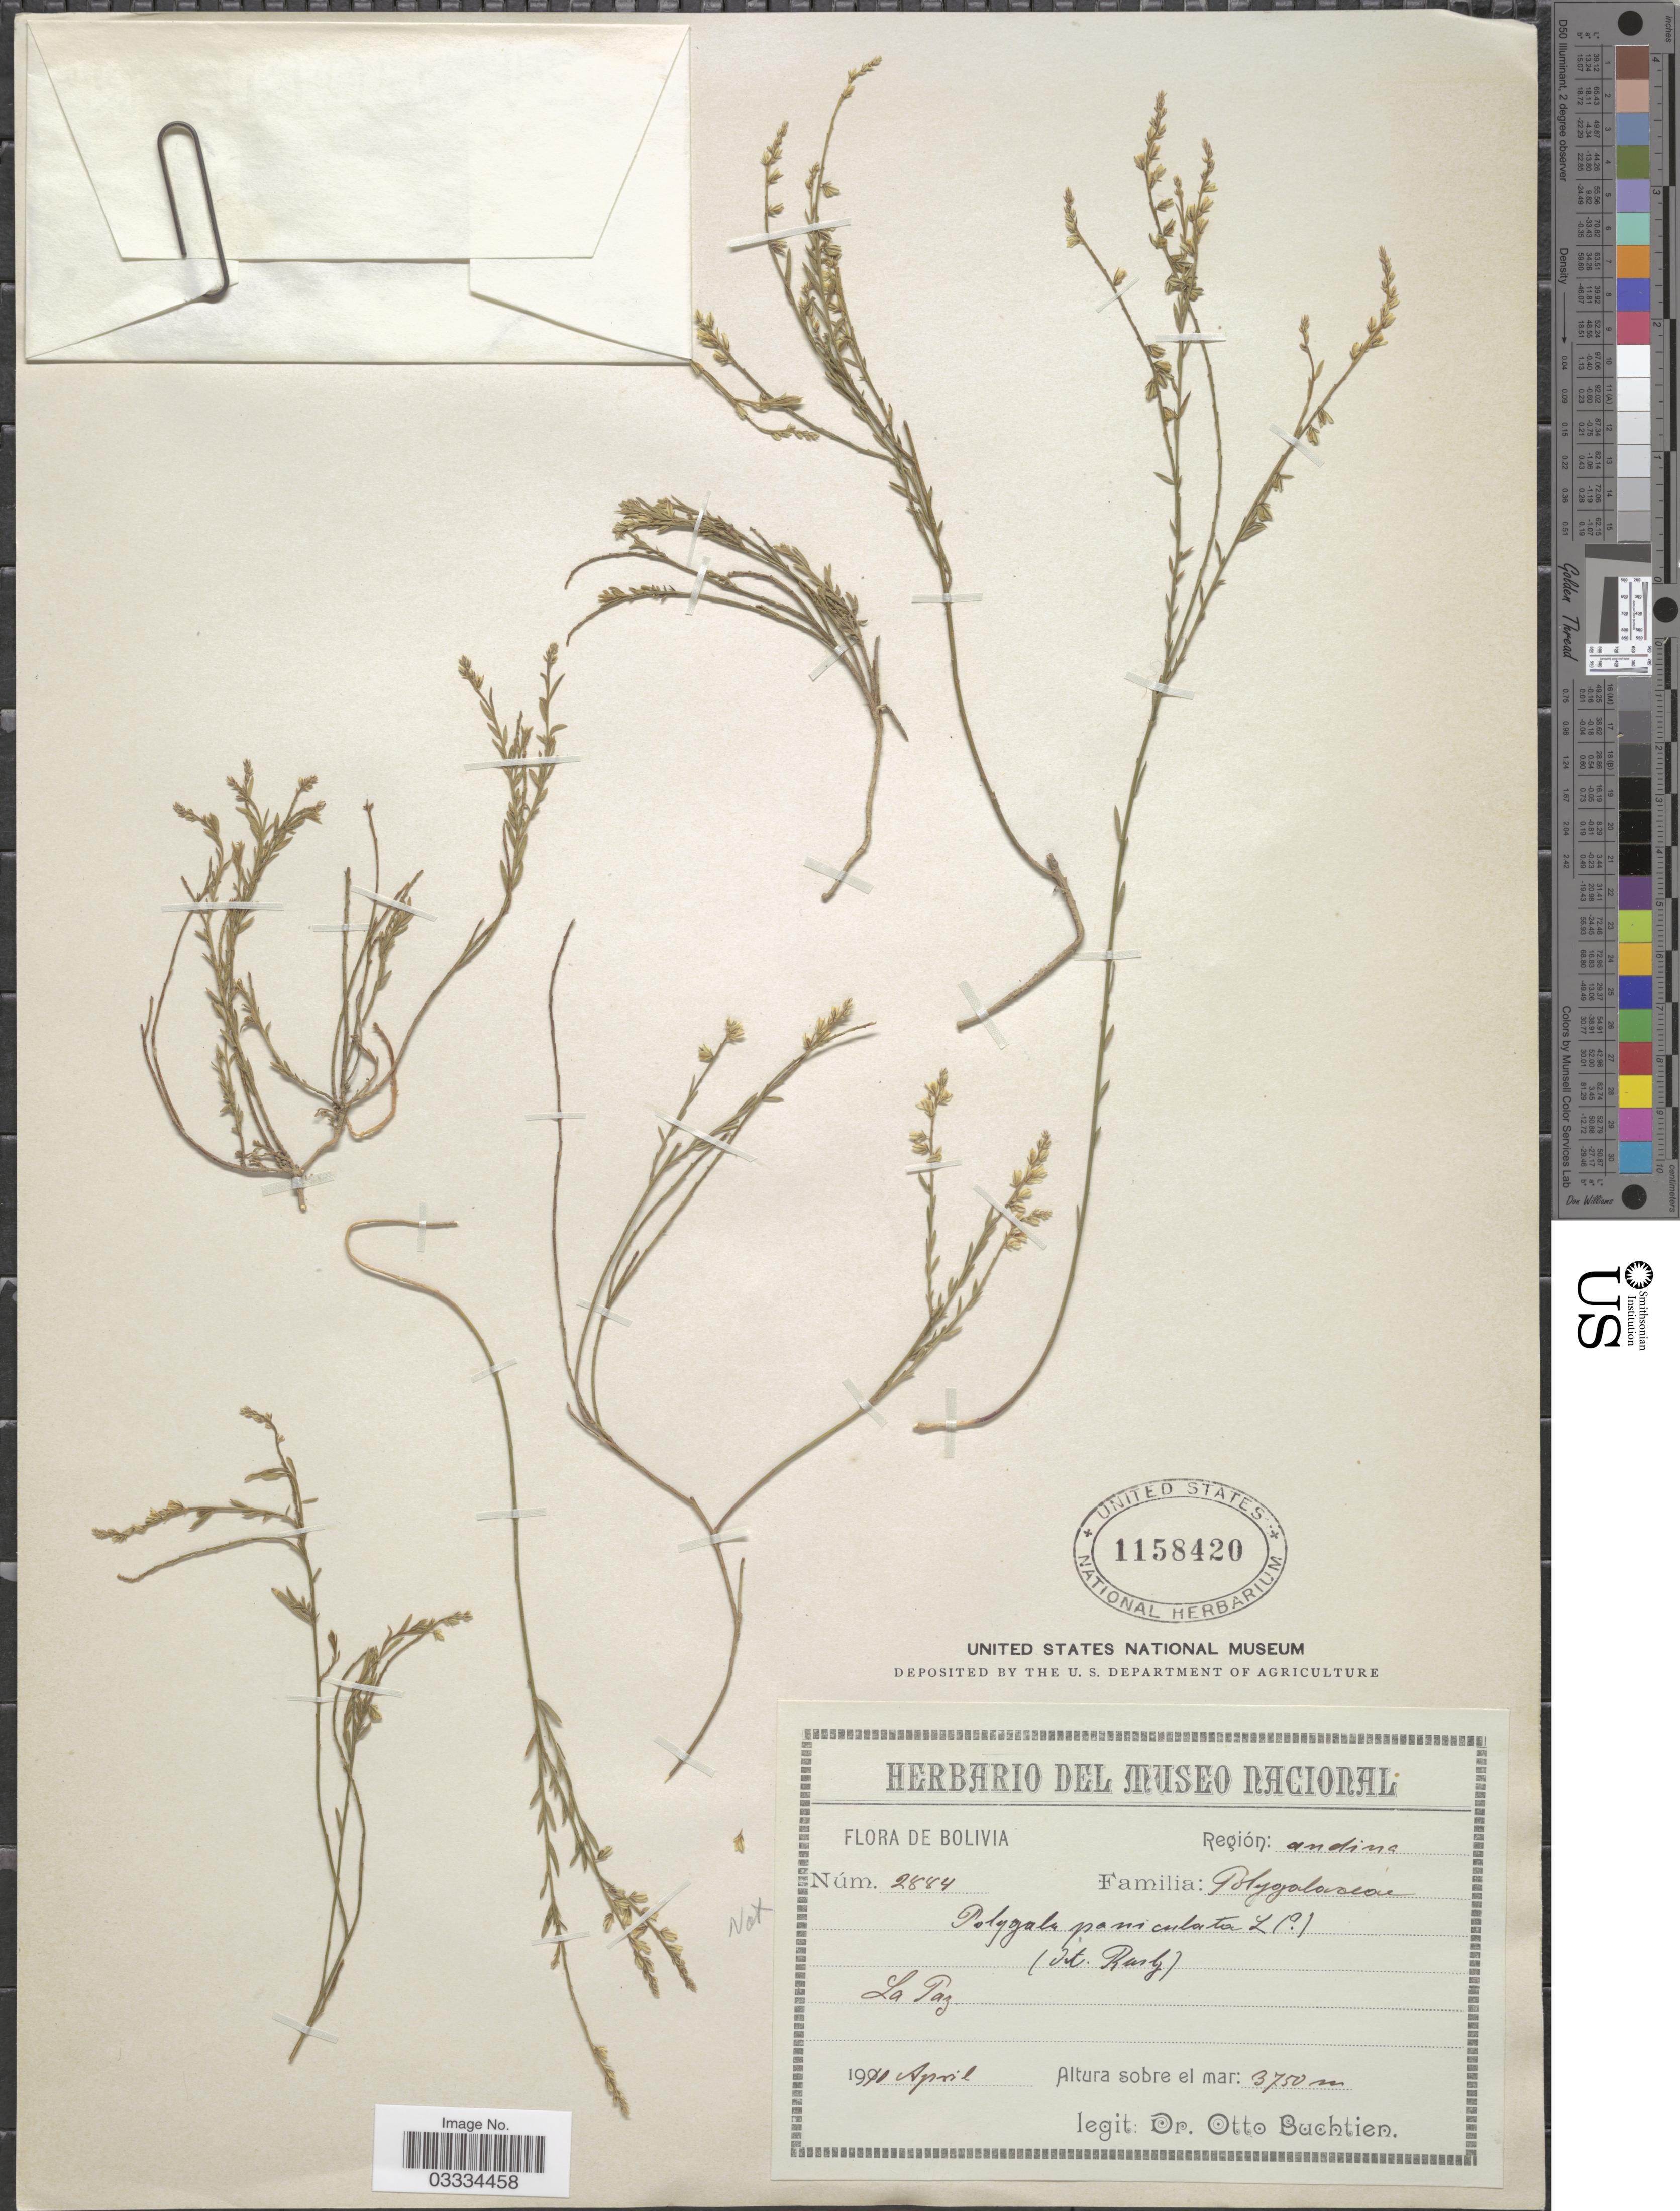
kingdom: Plantae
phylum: Tracheophyta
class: Magnoliopsida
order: Fabales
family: Polygalaceae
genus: Polygala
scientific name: Polygala sp.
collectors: O. Buchtien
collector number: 2884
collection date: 1991-04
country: Bolivia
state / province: La Paz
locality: Región: andina.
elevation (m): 3750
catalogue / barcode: US 1158420